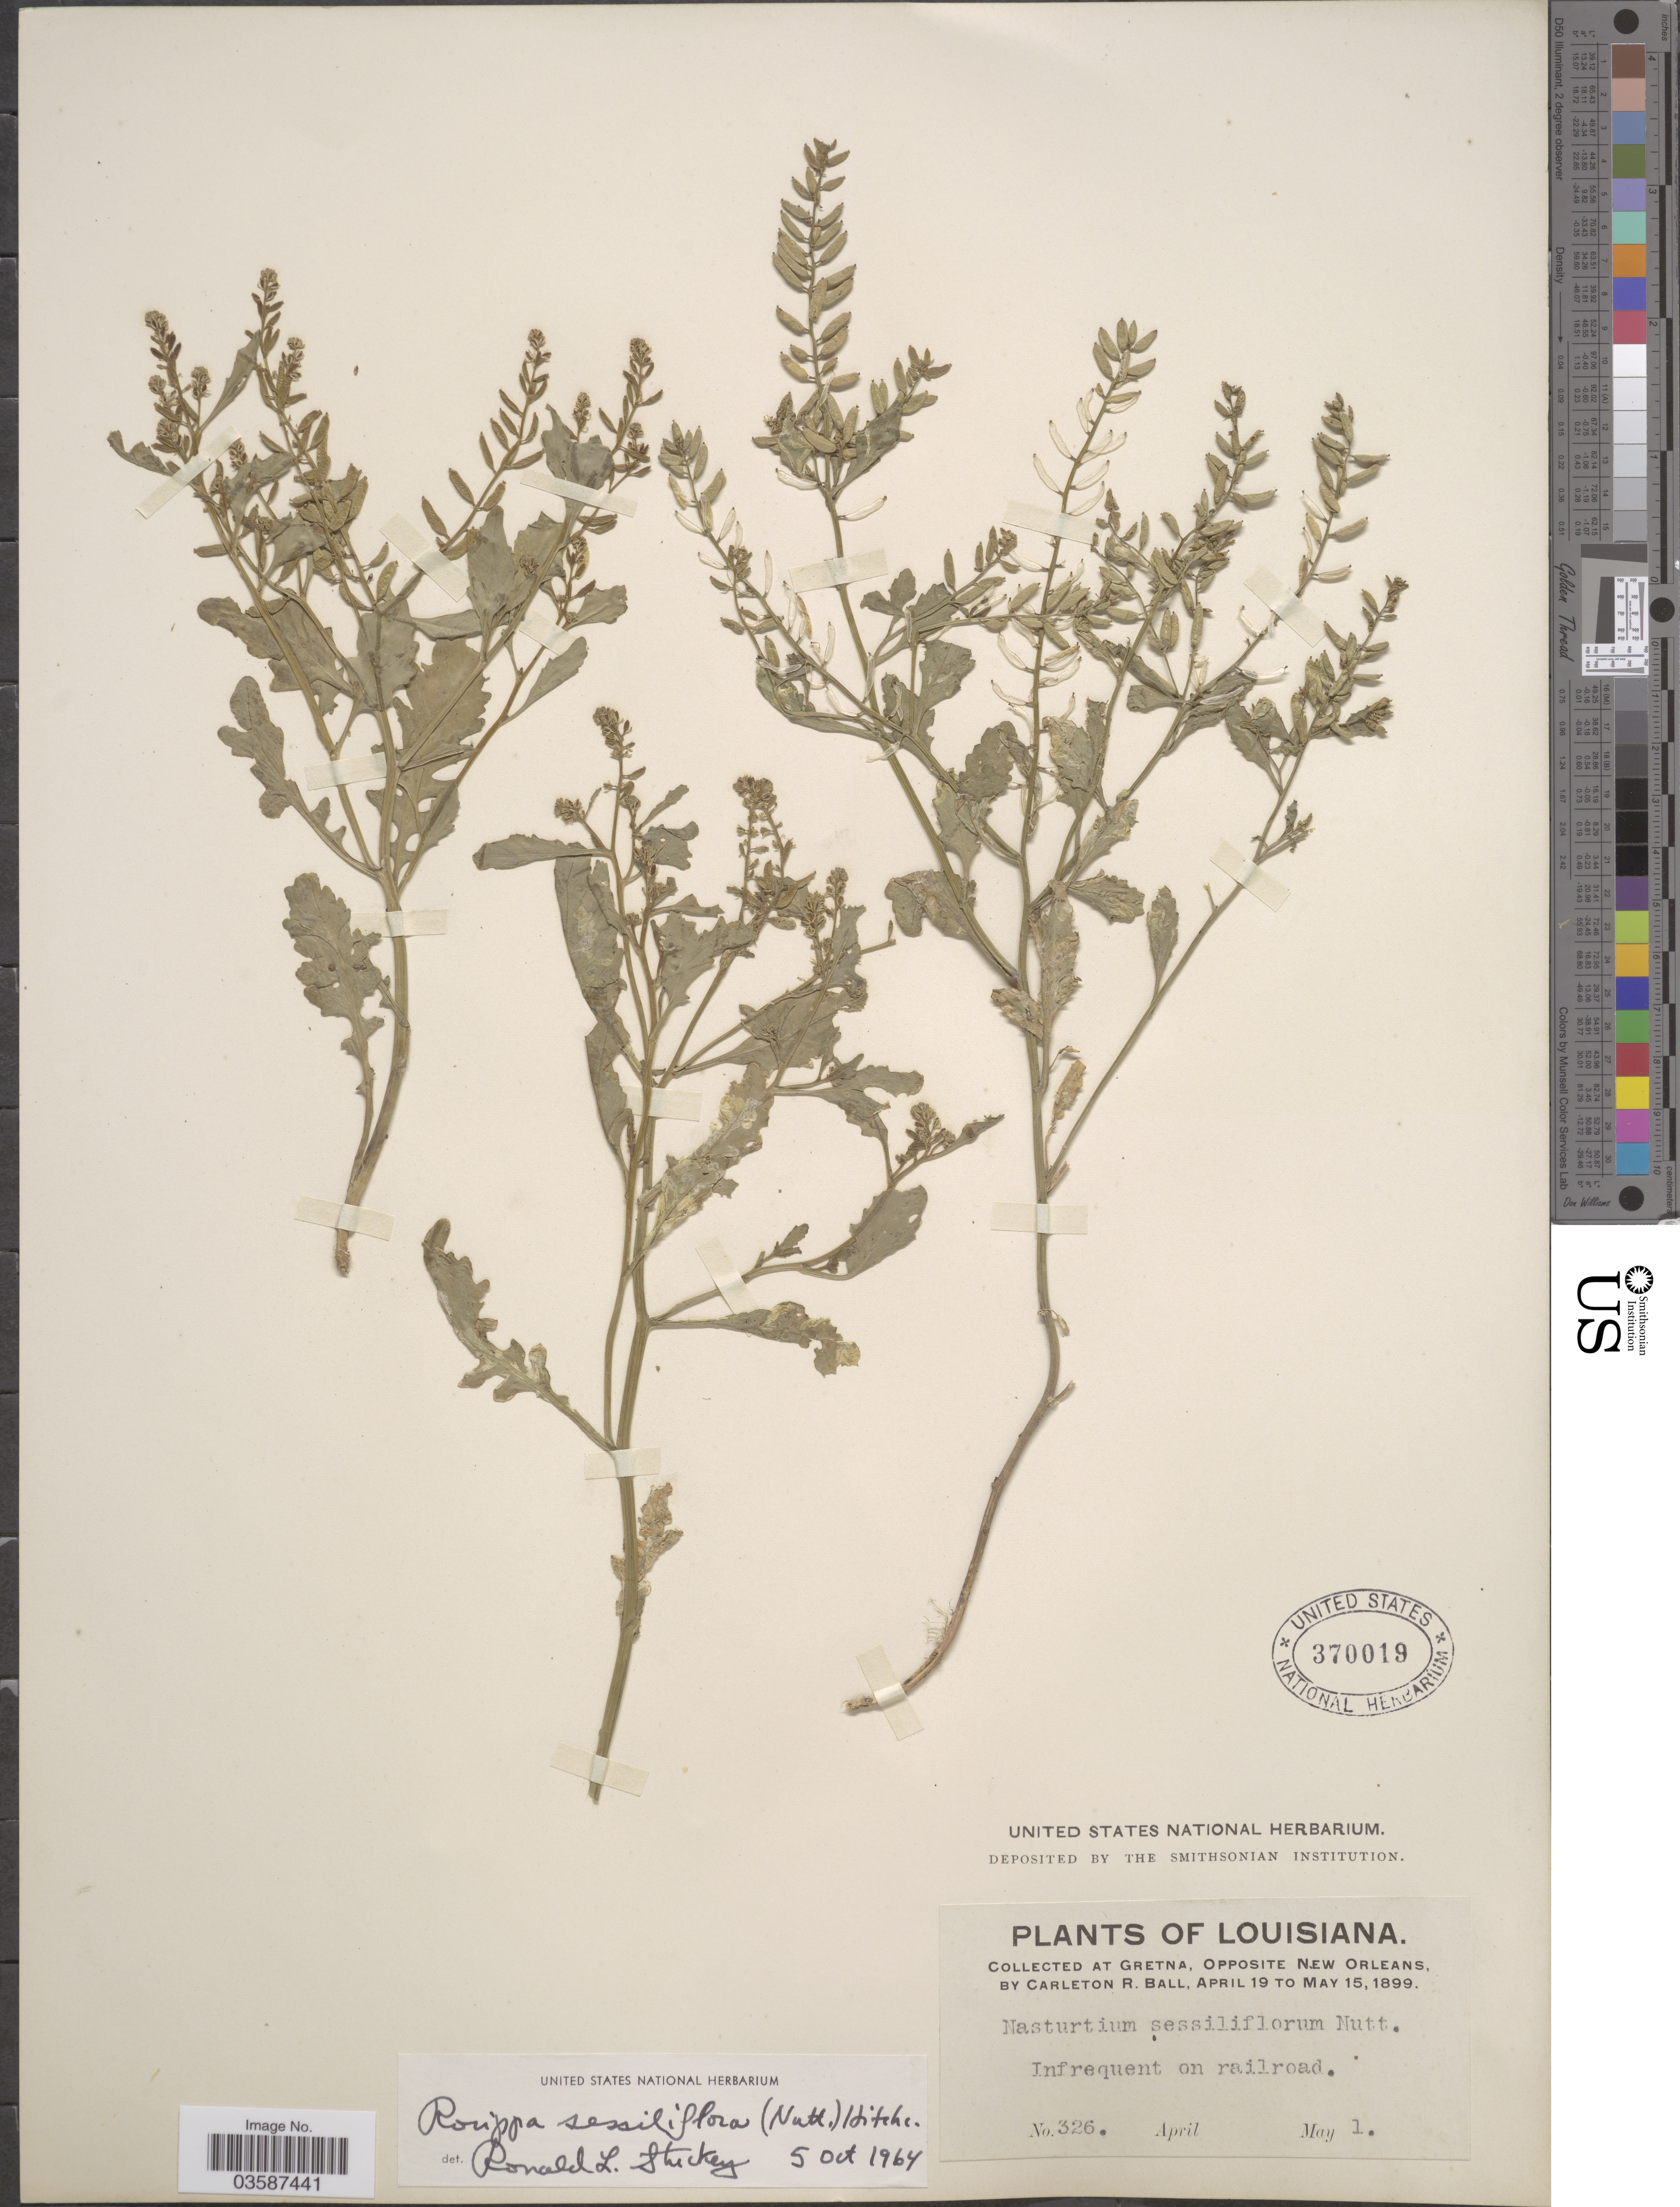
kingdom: Plantae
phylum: Tracheophyta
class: Magnoliopsida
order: Brassicales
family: Brassicaceae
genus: Rorippa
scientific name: Rorippa sessiliflora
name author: (Nutt.) Hitchc.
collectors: C. R. Ball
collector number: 326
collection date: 1899-05-01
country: United States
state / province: Louisiana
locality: Gretna, Opposite New Orleans. Infrequent on railroad.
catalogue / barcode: US 370019